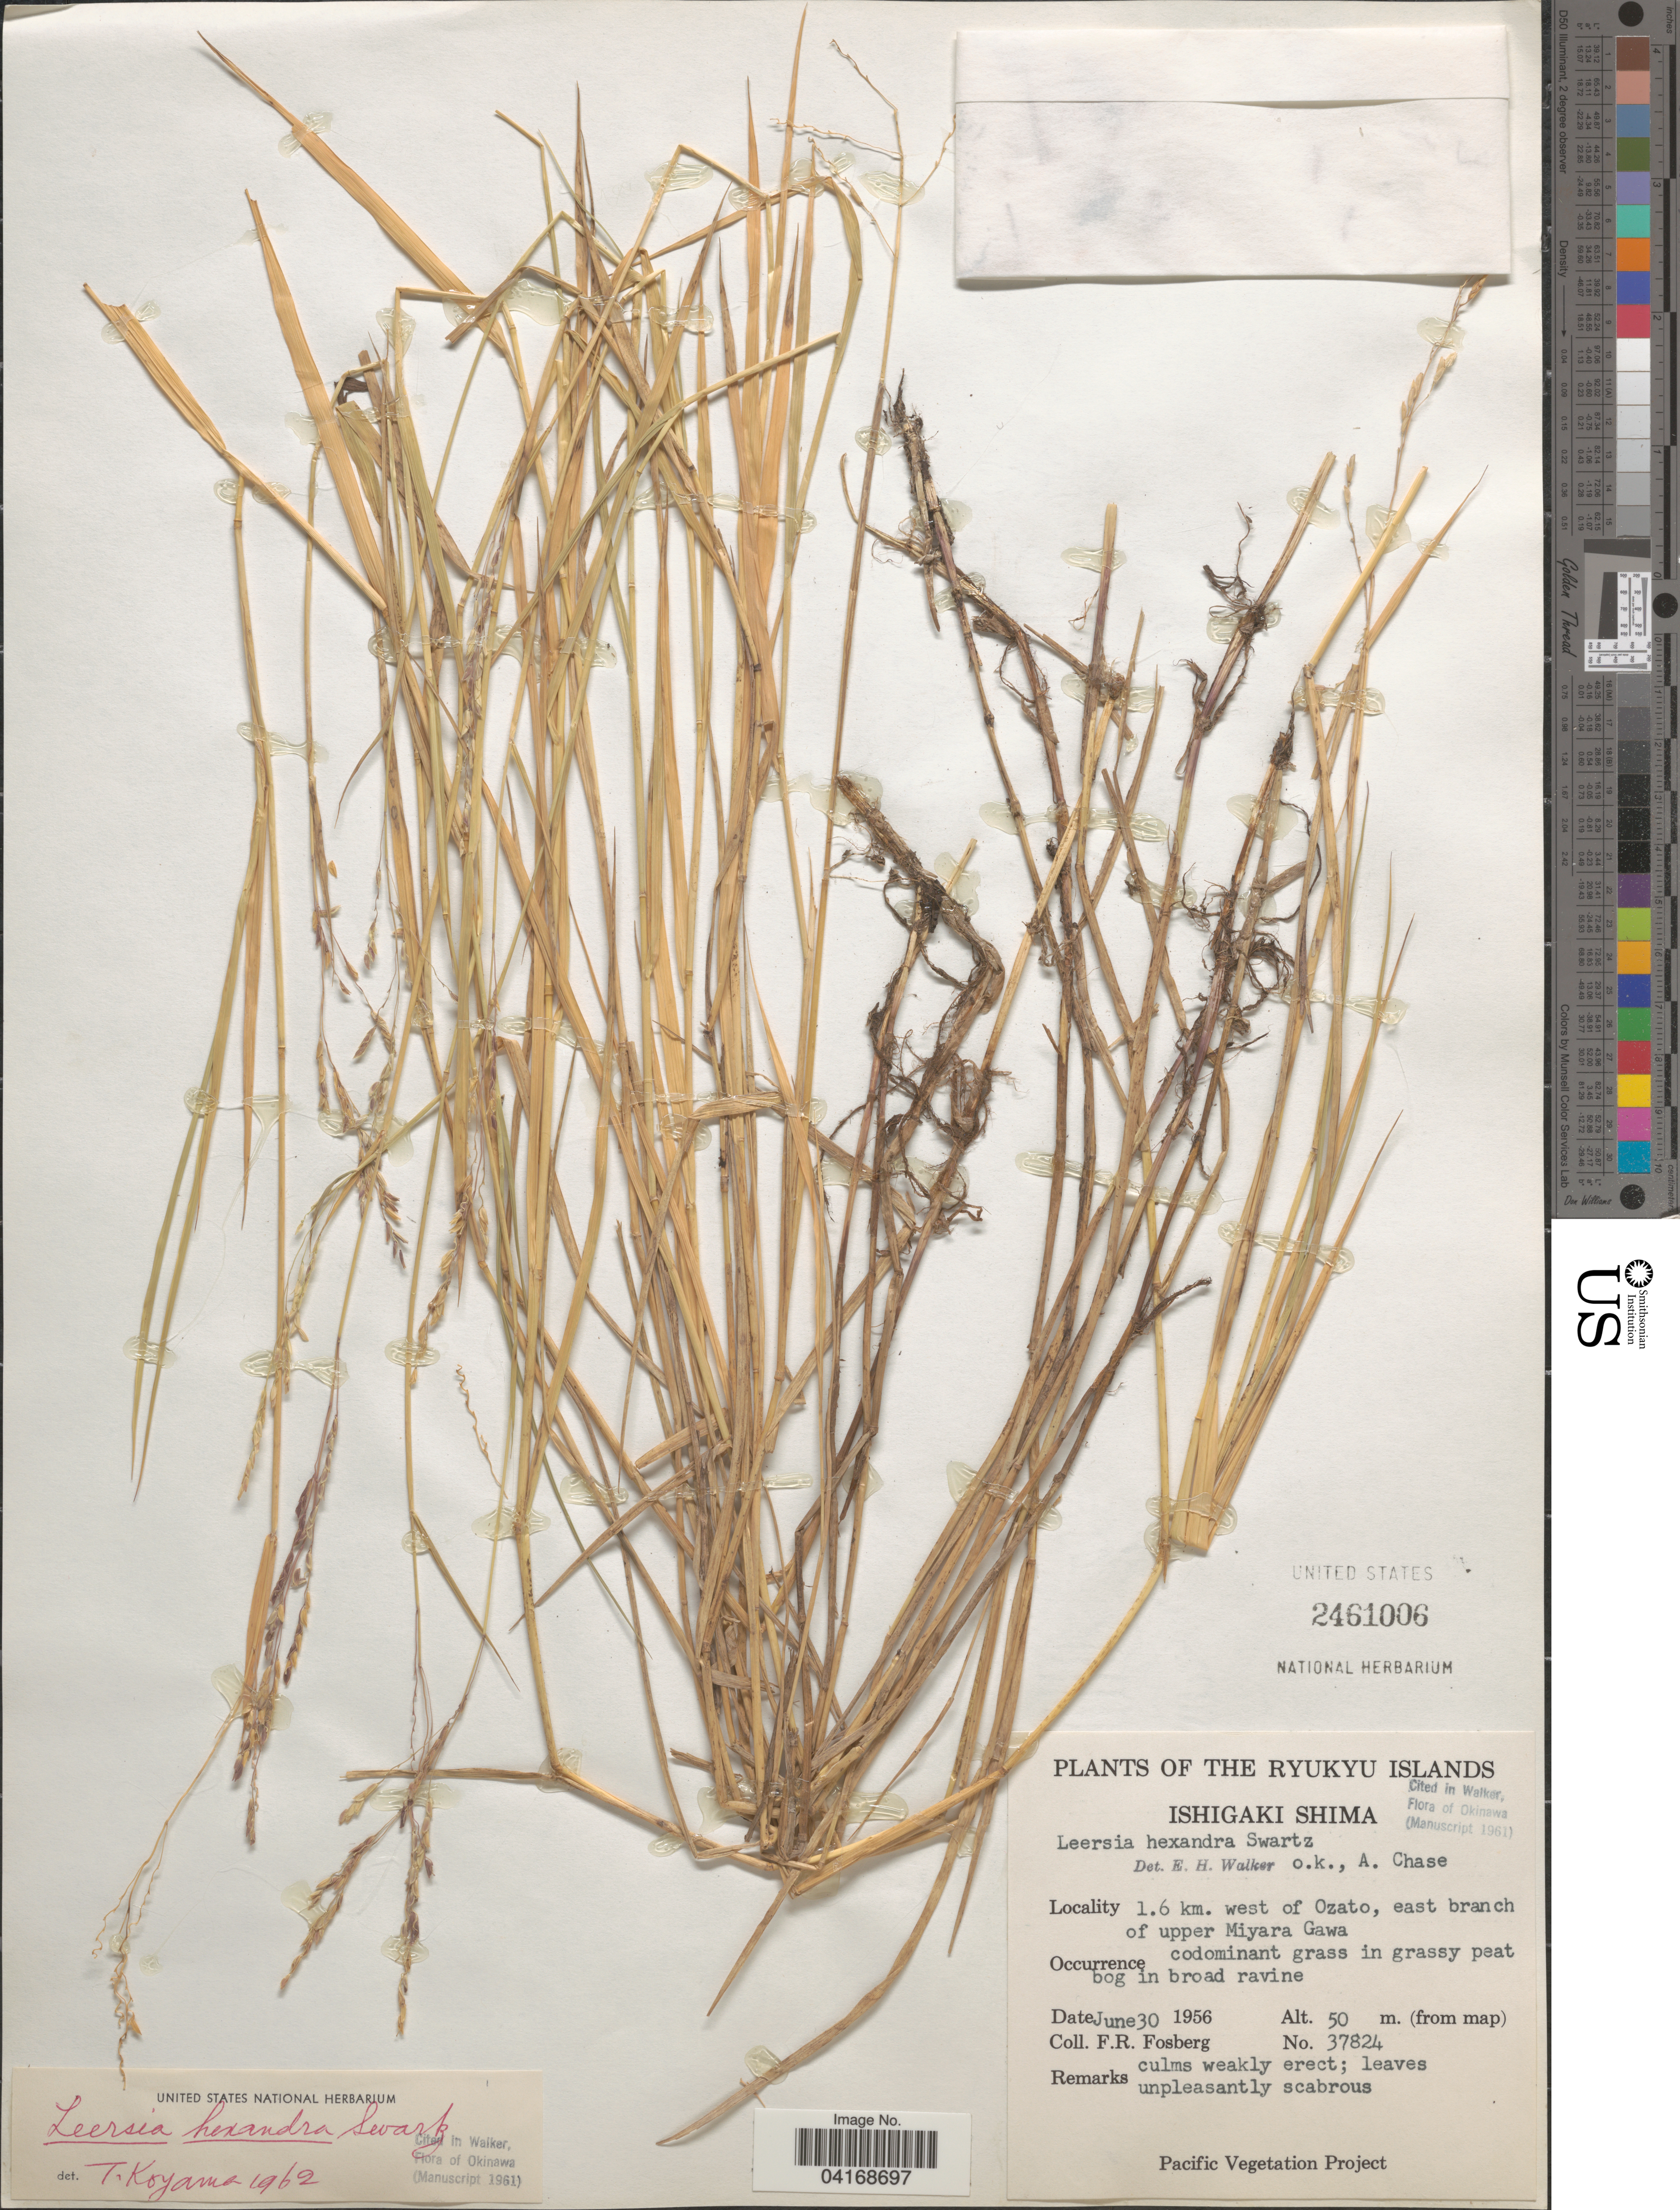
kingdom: Plantae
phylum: Tracheophyta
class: Liliopsida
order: Poales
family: Poaceae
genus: Leersia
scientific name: Leersia hexandra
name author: Sw.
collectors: F. R. Fosberg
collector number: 37824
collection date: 1956-06-30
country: Japan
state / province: Okinawa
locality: The Ryukyu Islands. Ishigaki Shima. 1.6 km. west of Ozato, east branch of upper Miyara Gawa.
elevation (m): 50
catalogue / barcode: US 2461006